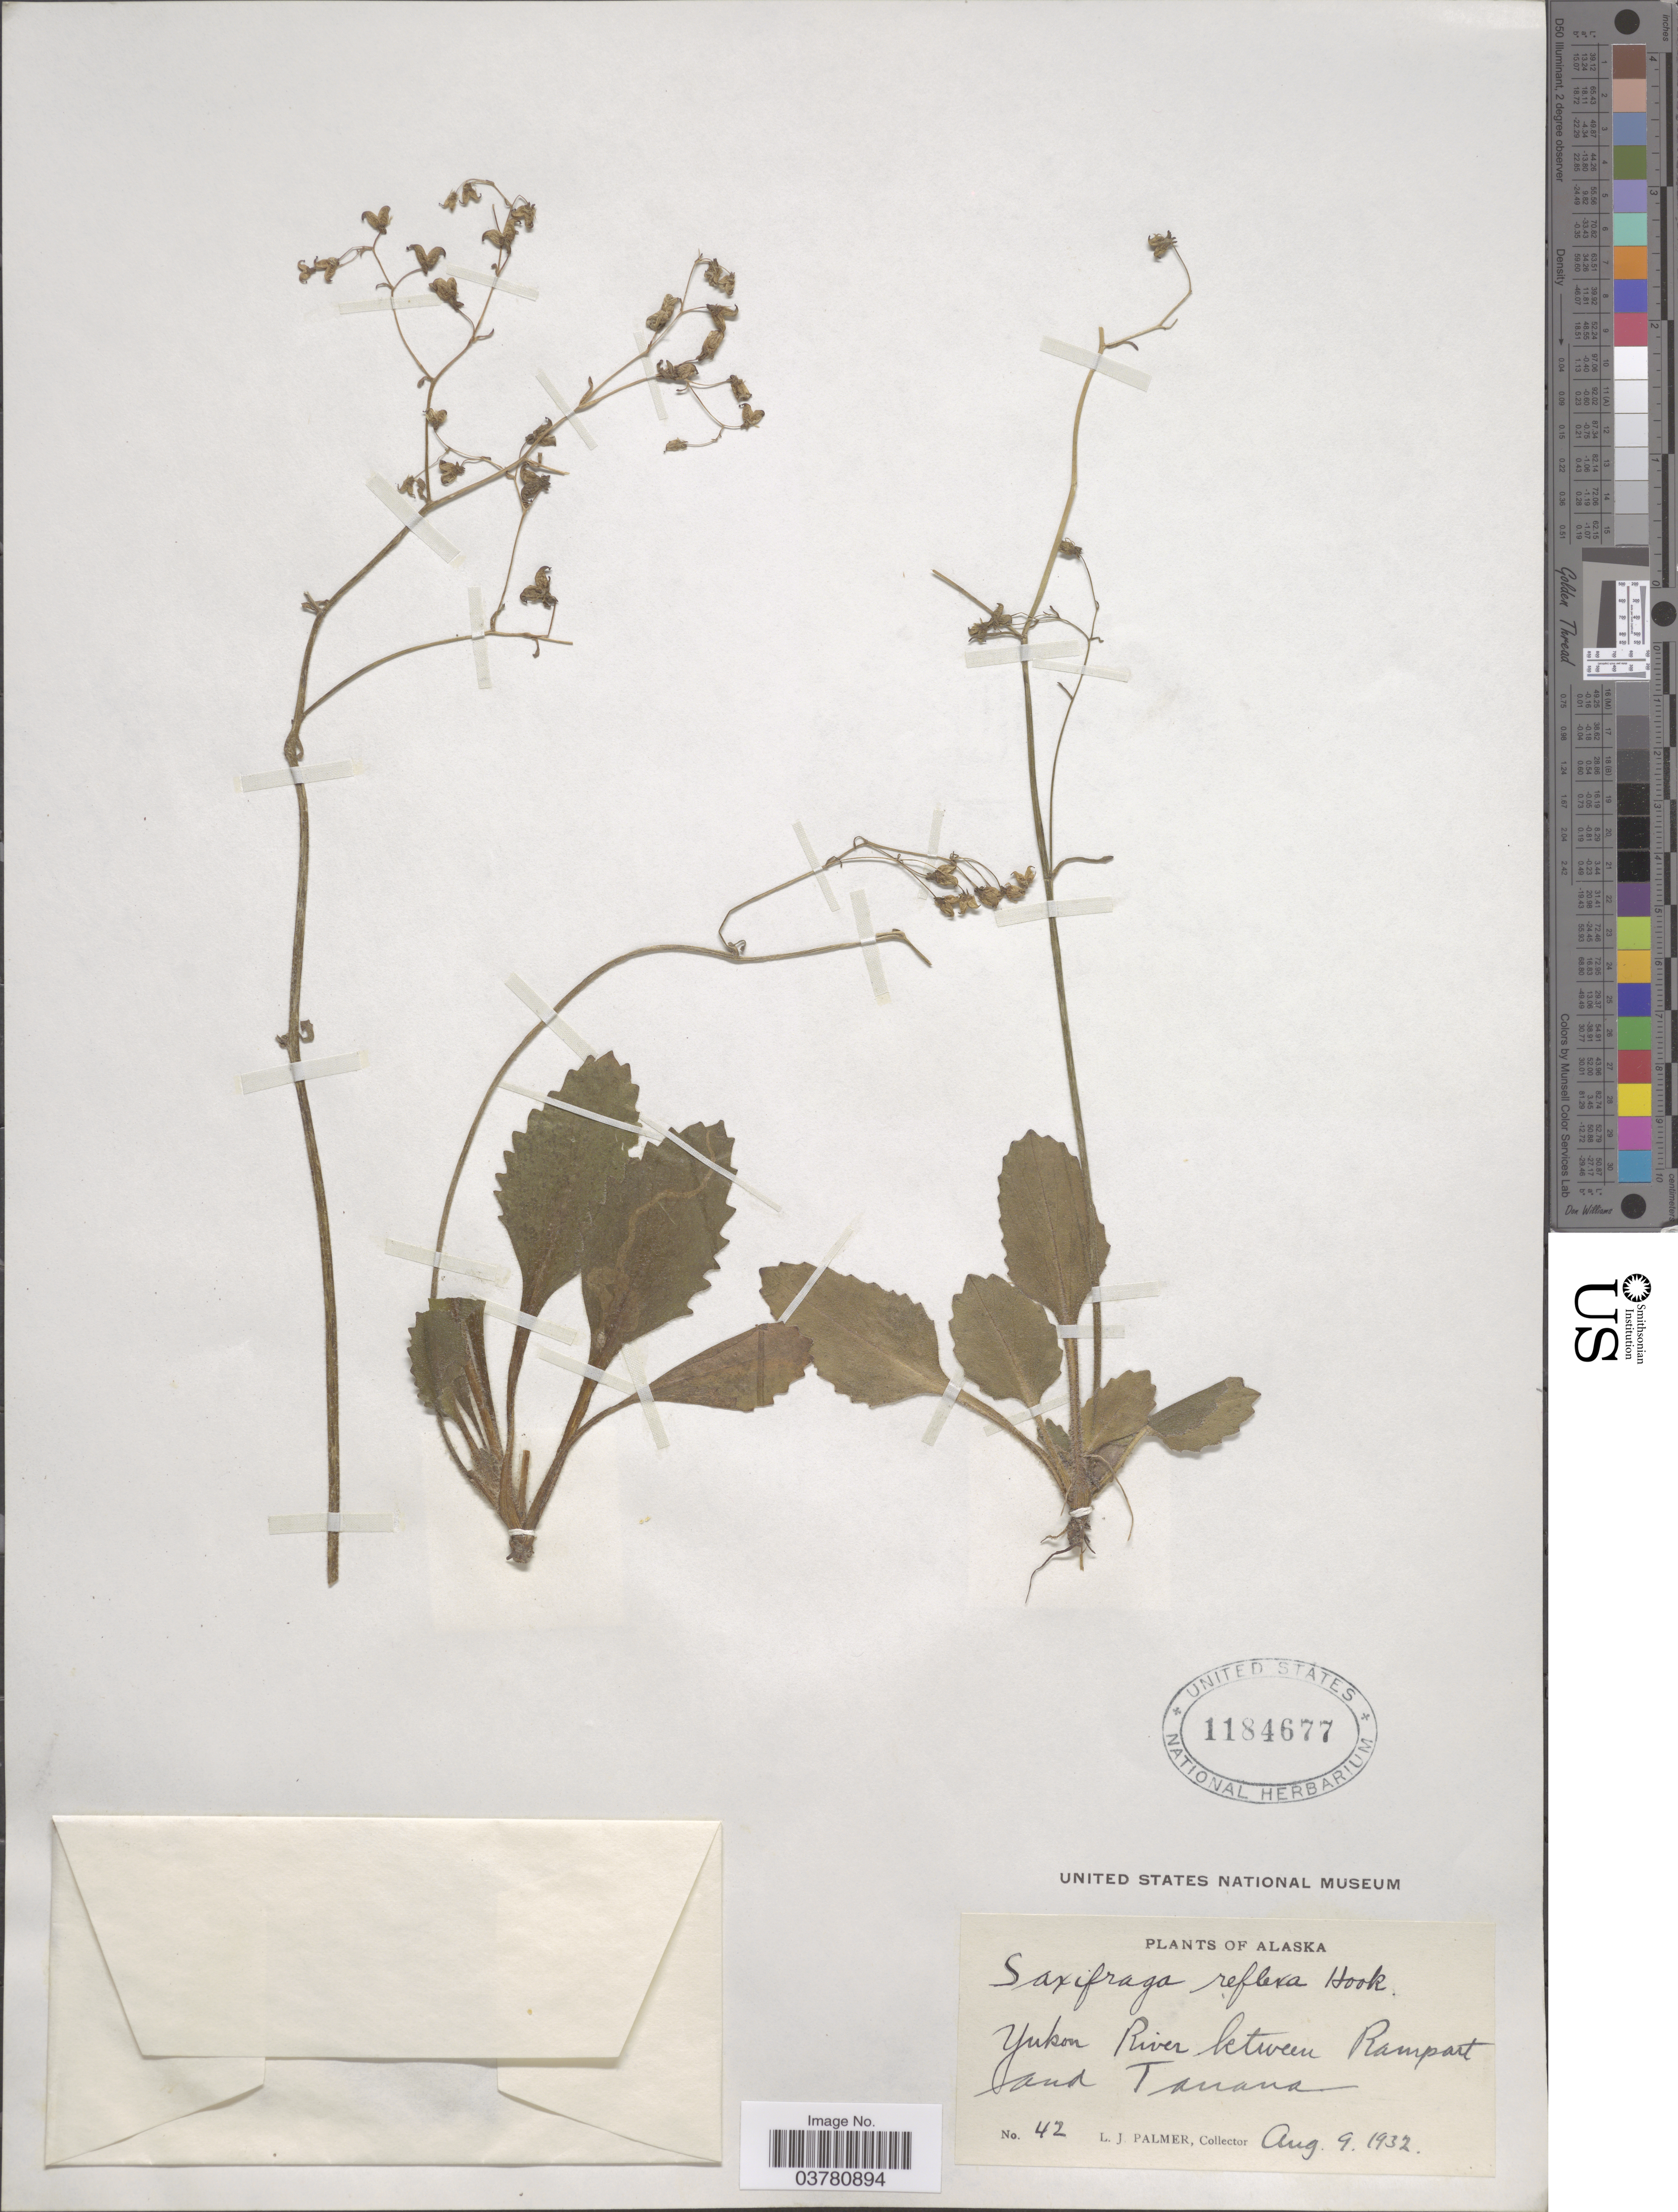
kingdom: Plantae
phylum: Tracheophyta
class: Magnoliopsida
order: Saxifragales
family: Saxifragaceae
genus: Micranthes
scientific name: Micranthes reflexa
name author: (Hook.) Small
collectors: L. J. Palmer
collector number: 42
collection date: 1932-08-09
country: United States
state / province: Alaska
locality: Yukon River between Rampart and Tanana.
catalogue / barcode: US 1184677